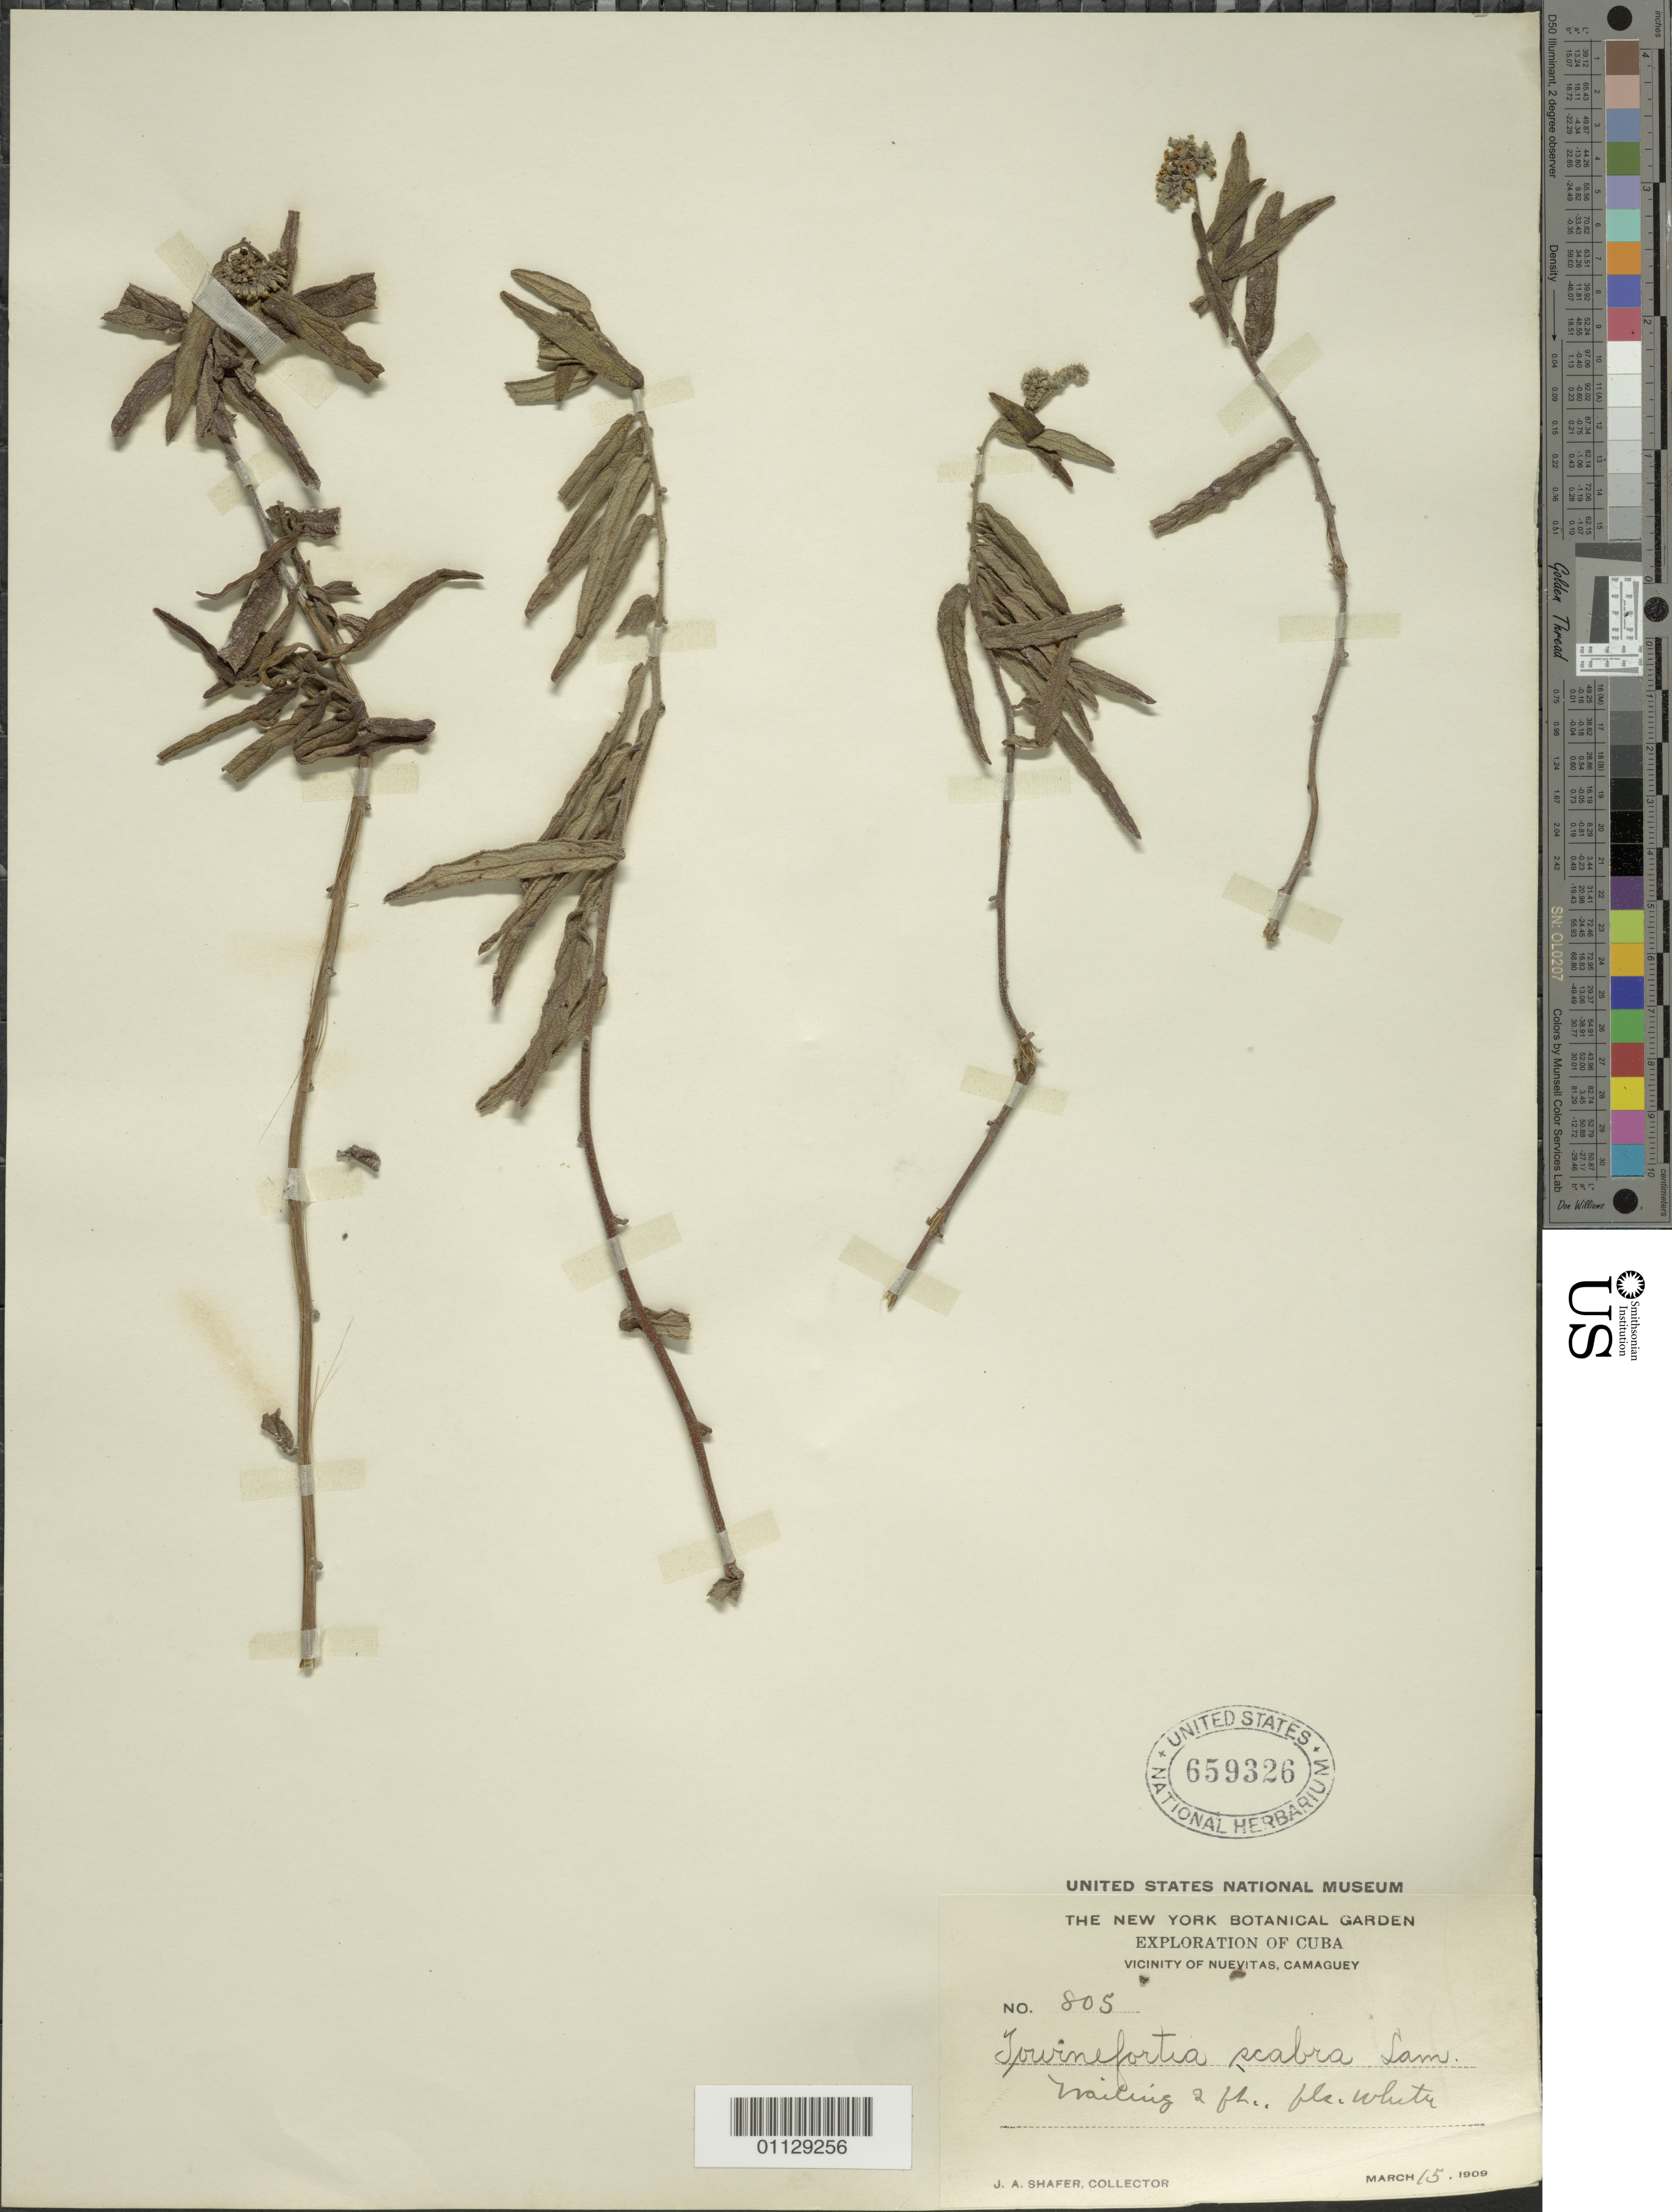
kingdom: Plantae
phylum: Tracheophyta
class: Magnoliopsida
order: Boraginales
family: Heliotropiaceae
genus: Tournefortia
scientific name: Tournefortia scabra var. scabra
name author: Lam.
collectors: J. A. Shafer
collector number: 805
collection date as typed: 15 Mar 1909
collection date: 1909-03-15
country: Cuba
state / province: Camagüey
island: Cuba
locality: Nuevitas, Camaguey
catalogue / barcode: US 659326